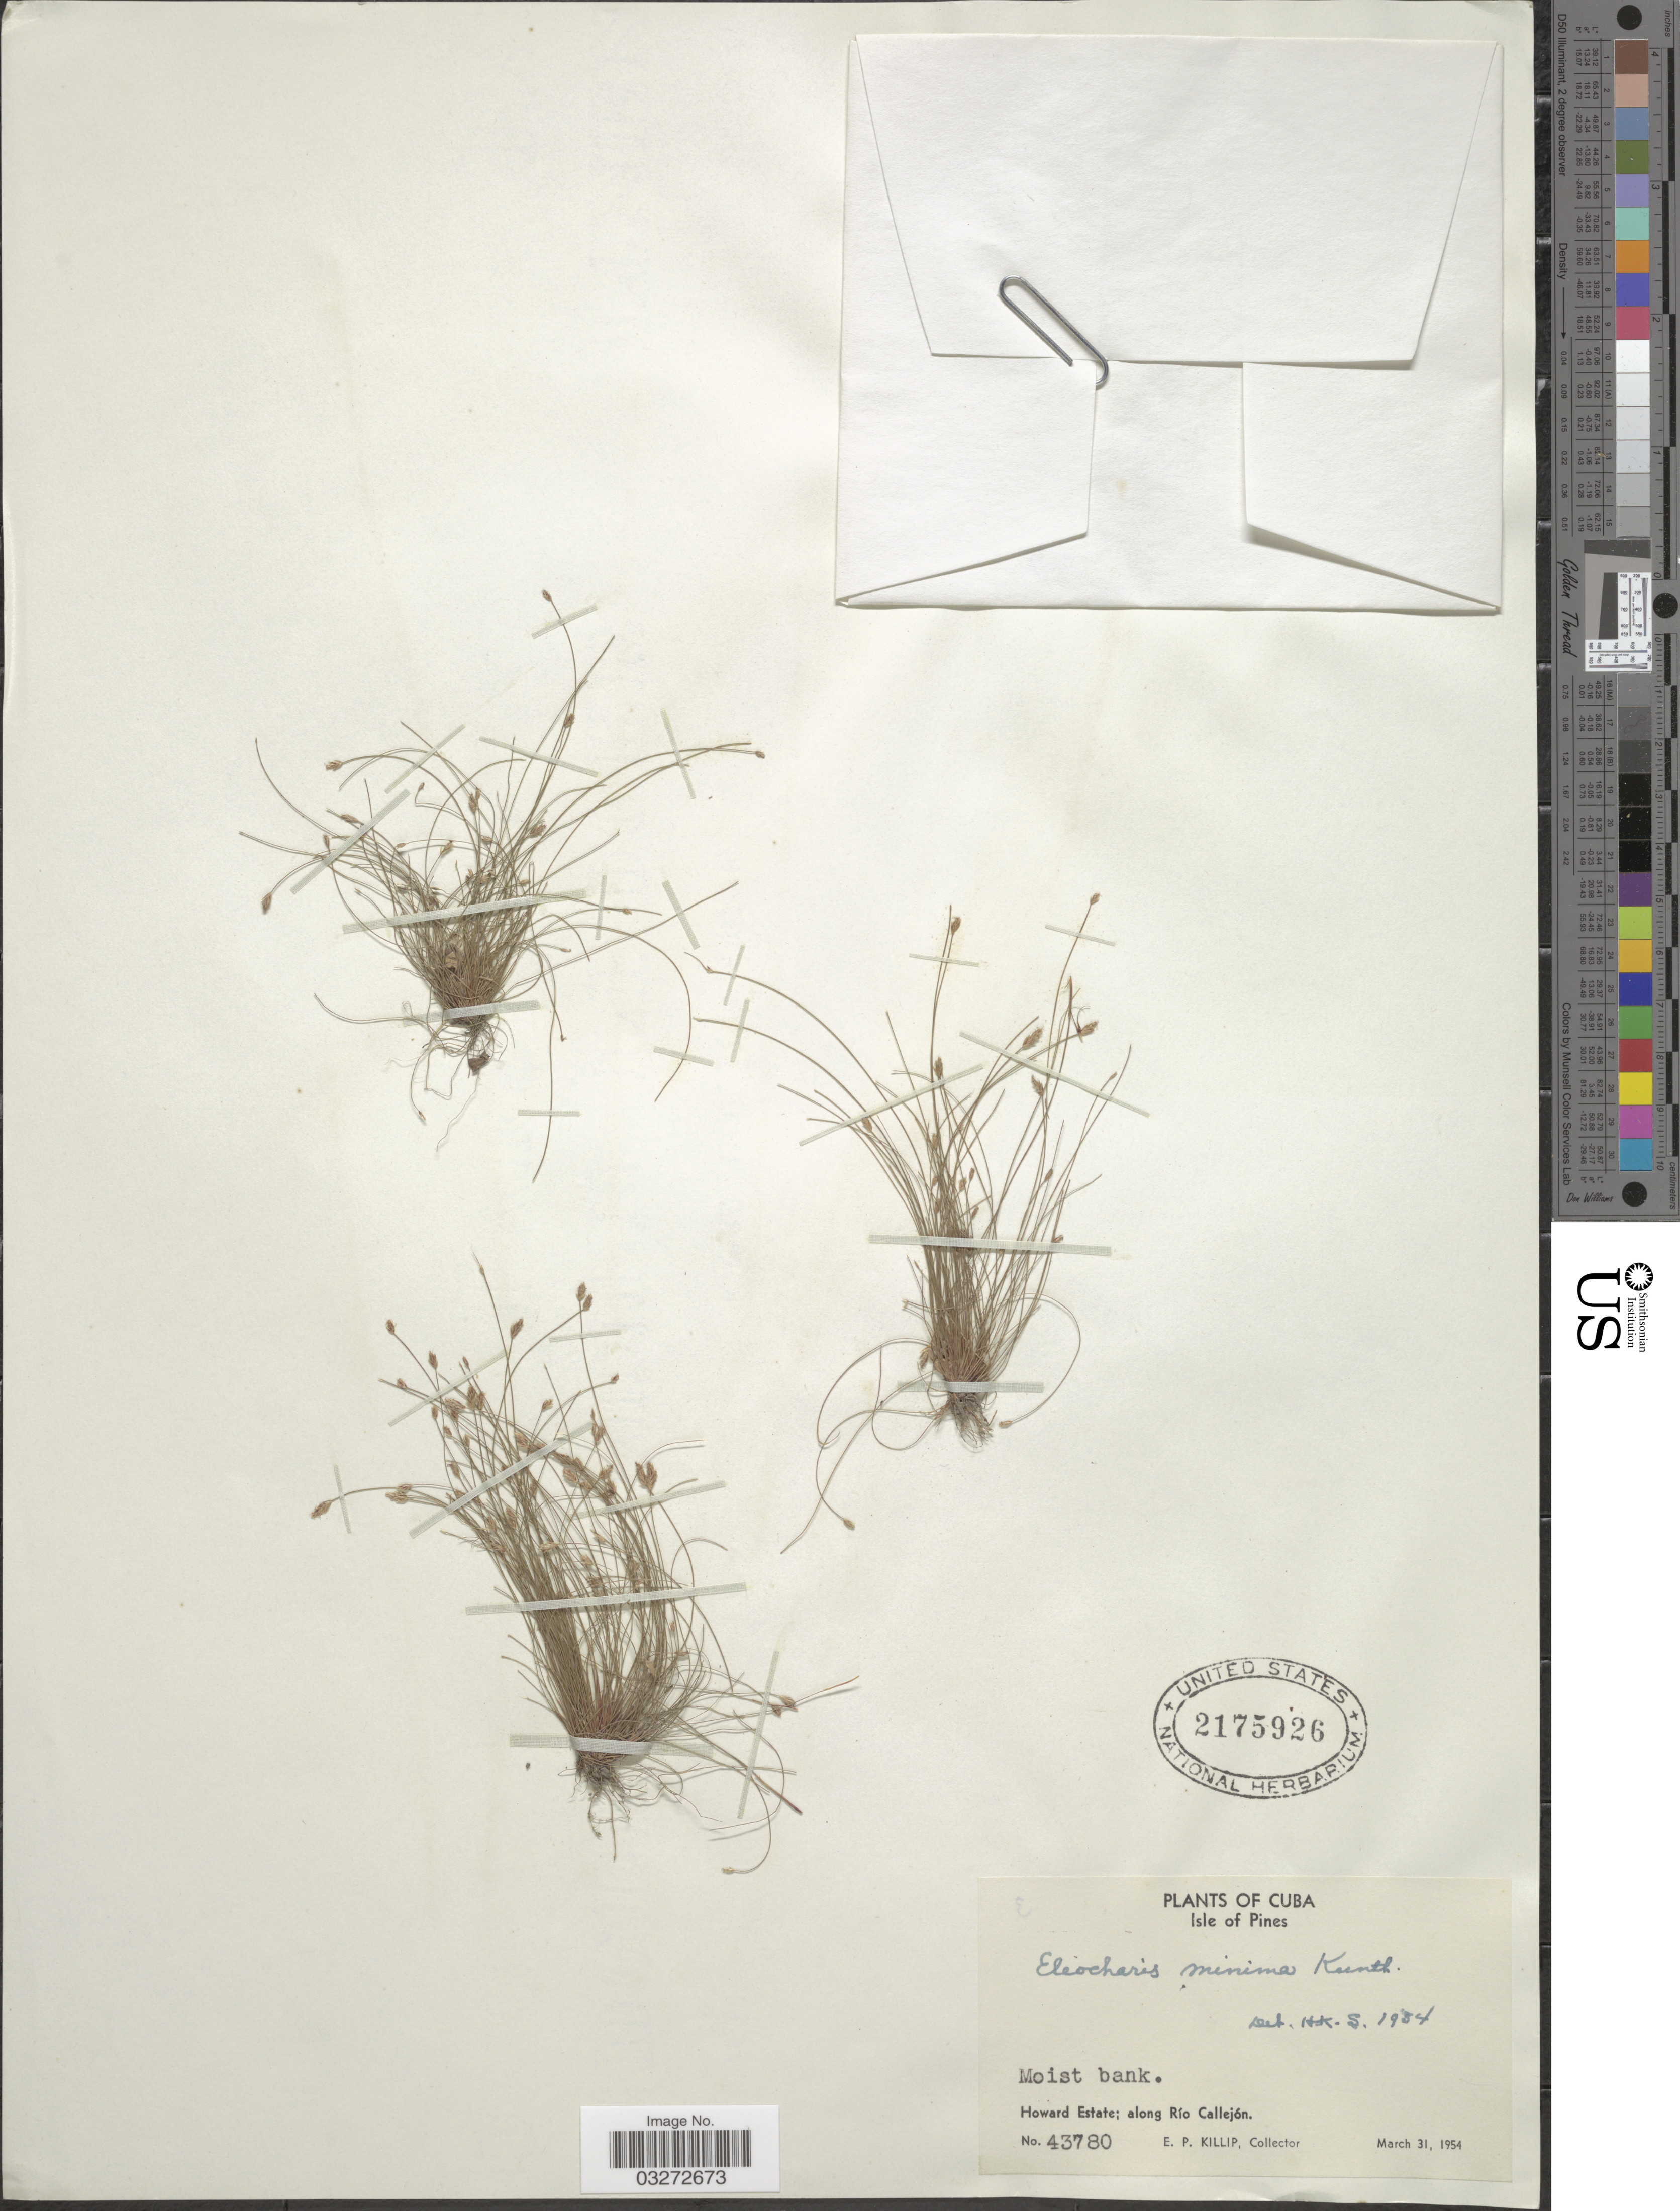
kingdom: Plantae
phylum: Tracheophyta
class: Liliopsida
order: Poales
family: Cyperaceae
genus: Eleocharis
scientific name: Eleocharis minima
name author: Kunth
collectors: E. P. Killip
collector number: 43780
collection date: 1954-03-31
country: Cuba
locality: Isle of Pines. Howard Estate; along Río Callejón.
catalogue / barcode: US 2175926